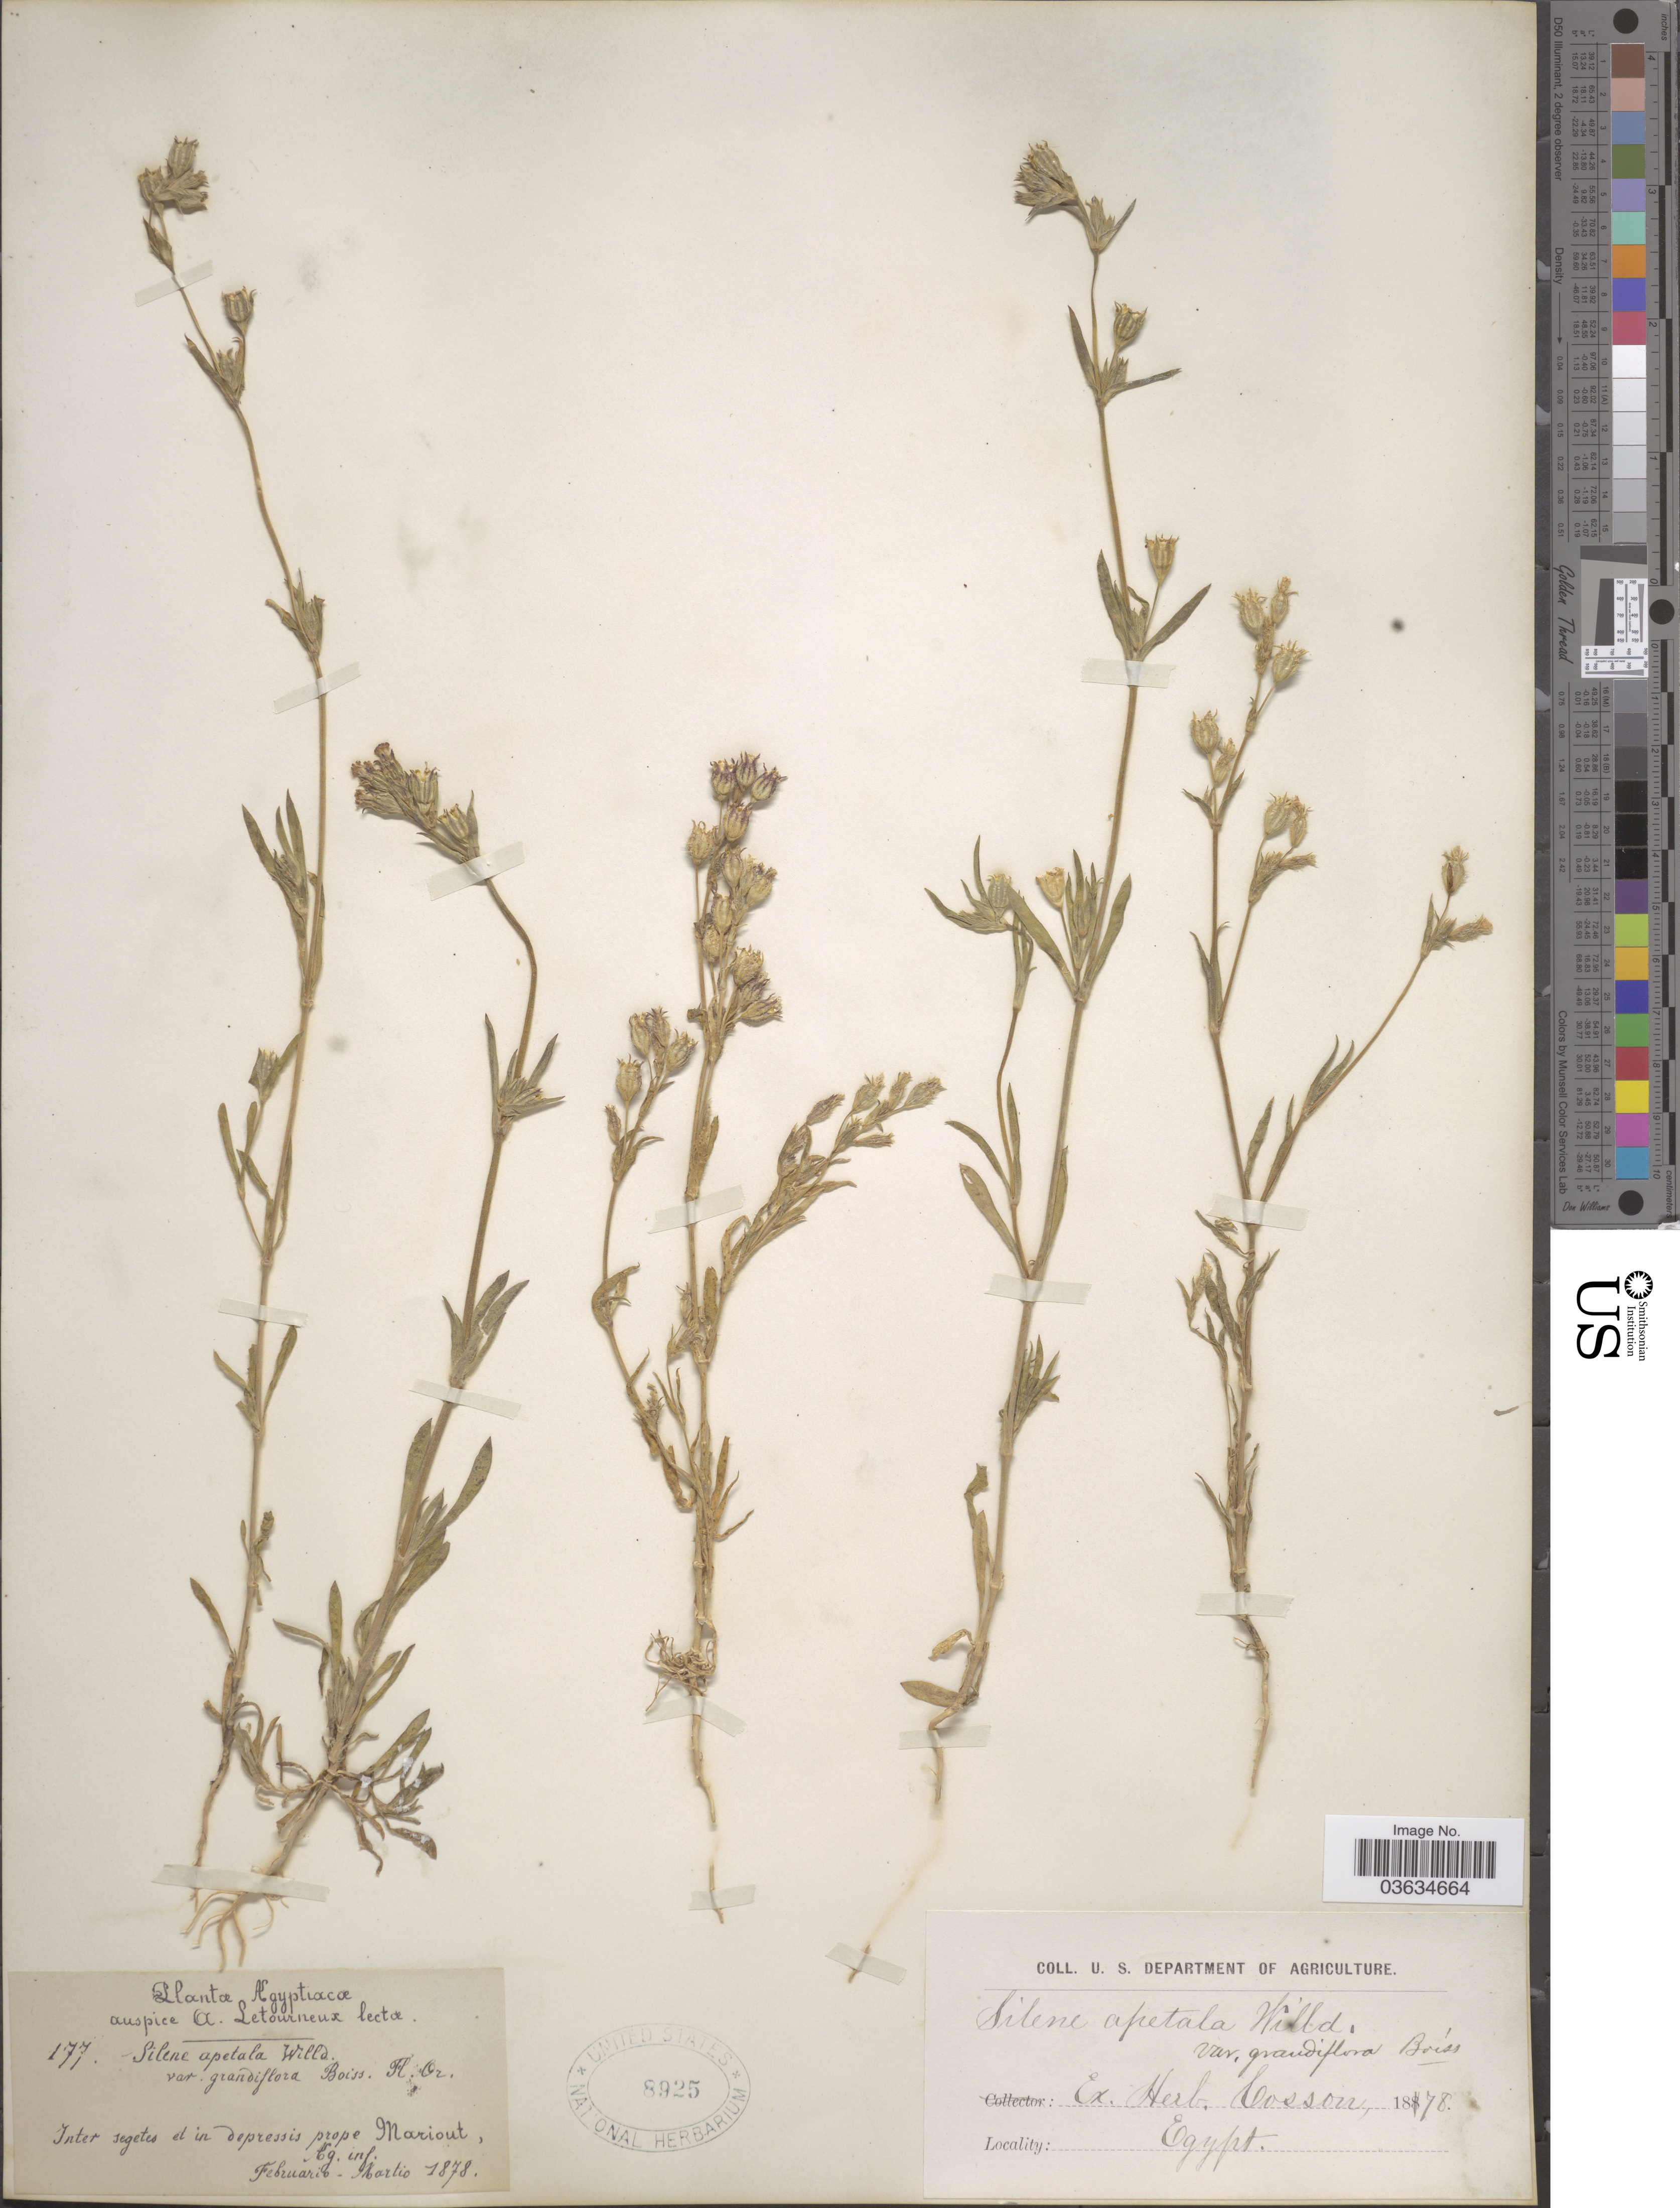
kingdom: Plantae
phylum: Tracheophyta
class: Magnoliopsida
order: Caryophyllales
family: Caryophyllaceae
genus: Silene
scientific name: Silene apetala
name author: Willd.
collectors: A. Letourneux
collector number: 177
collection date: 1878-02/1878-03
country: Egypt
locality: Inter segetes et in depressis prope Mariout, Ag. inf.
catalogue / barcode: US 8925